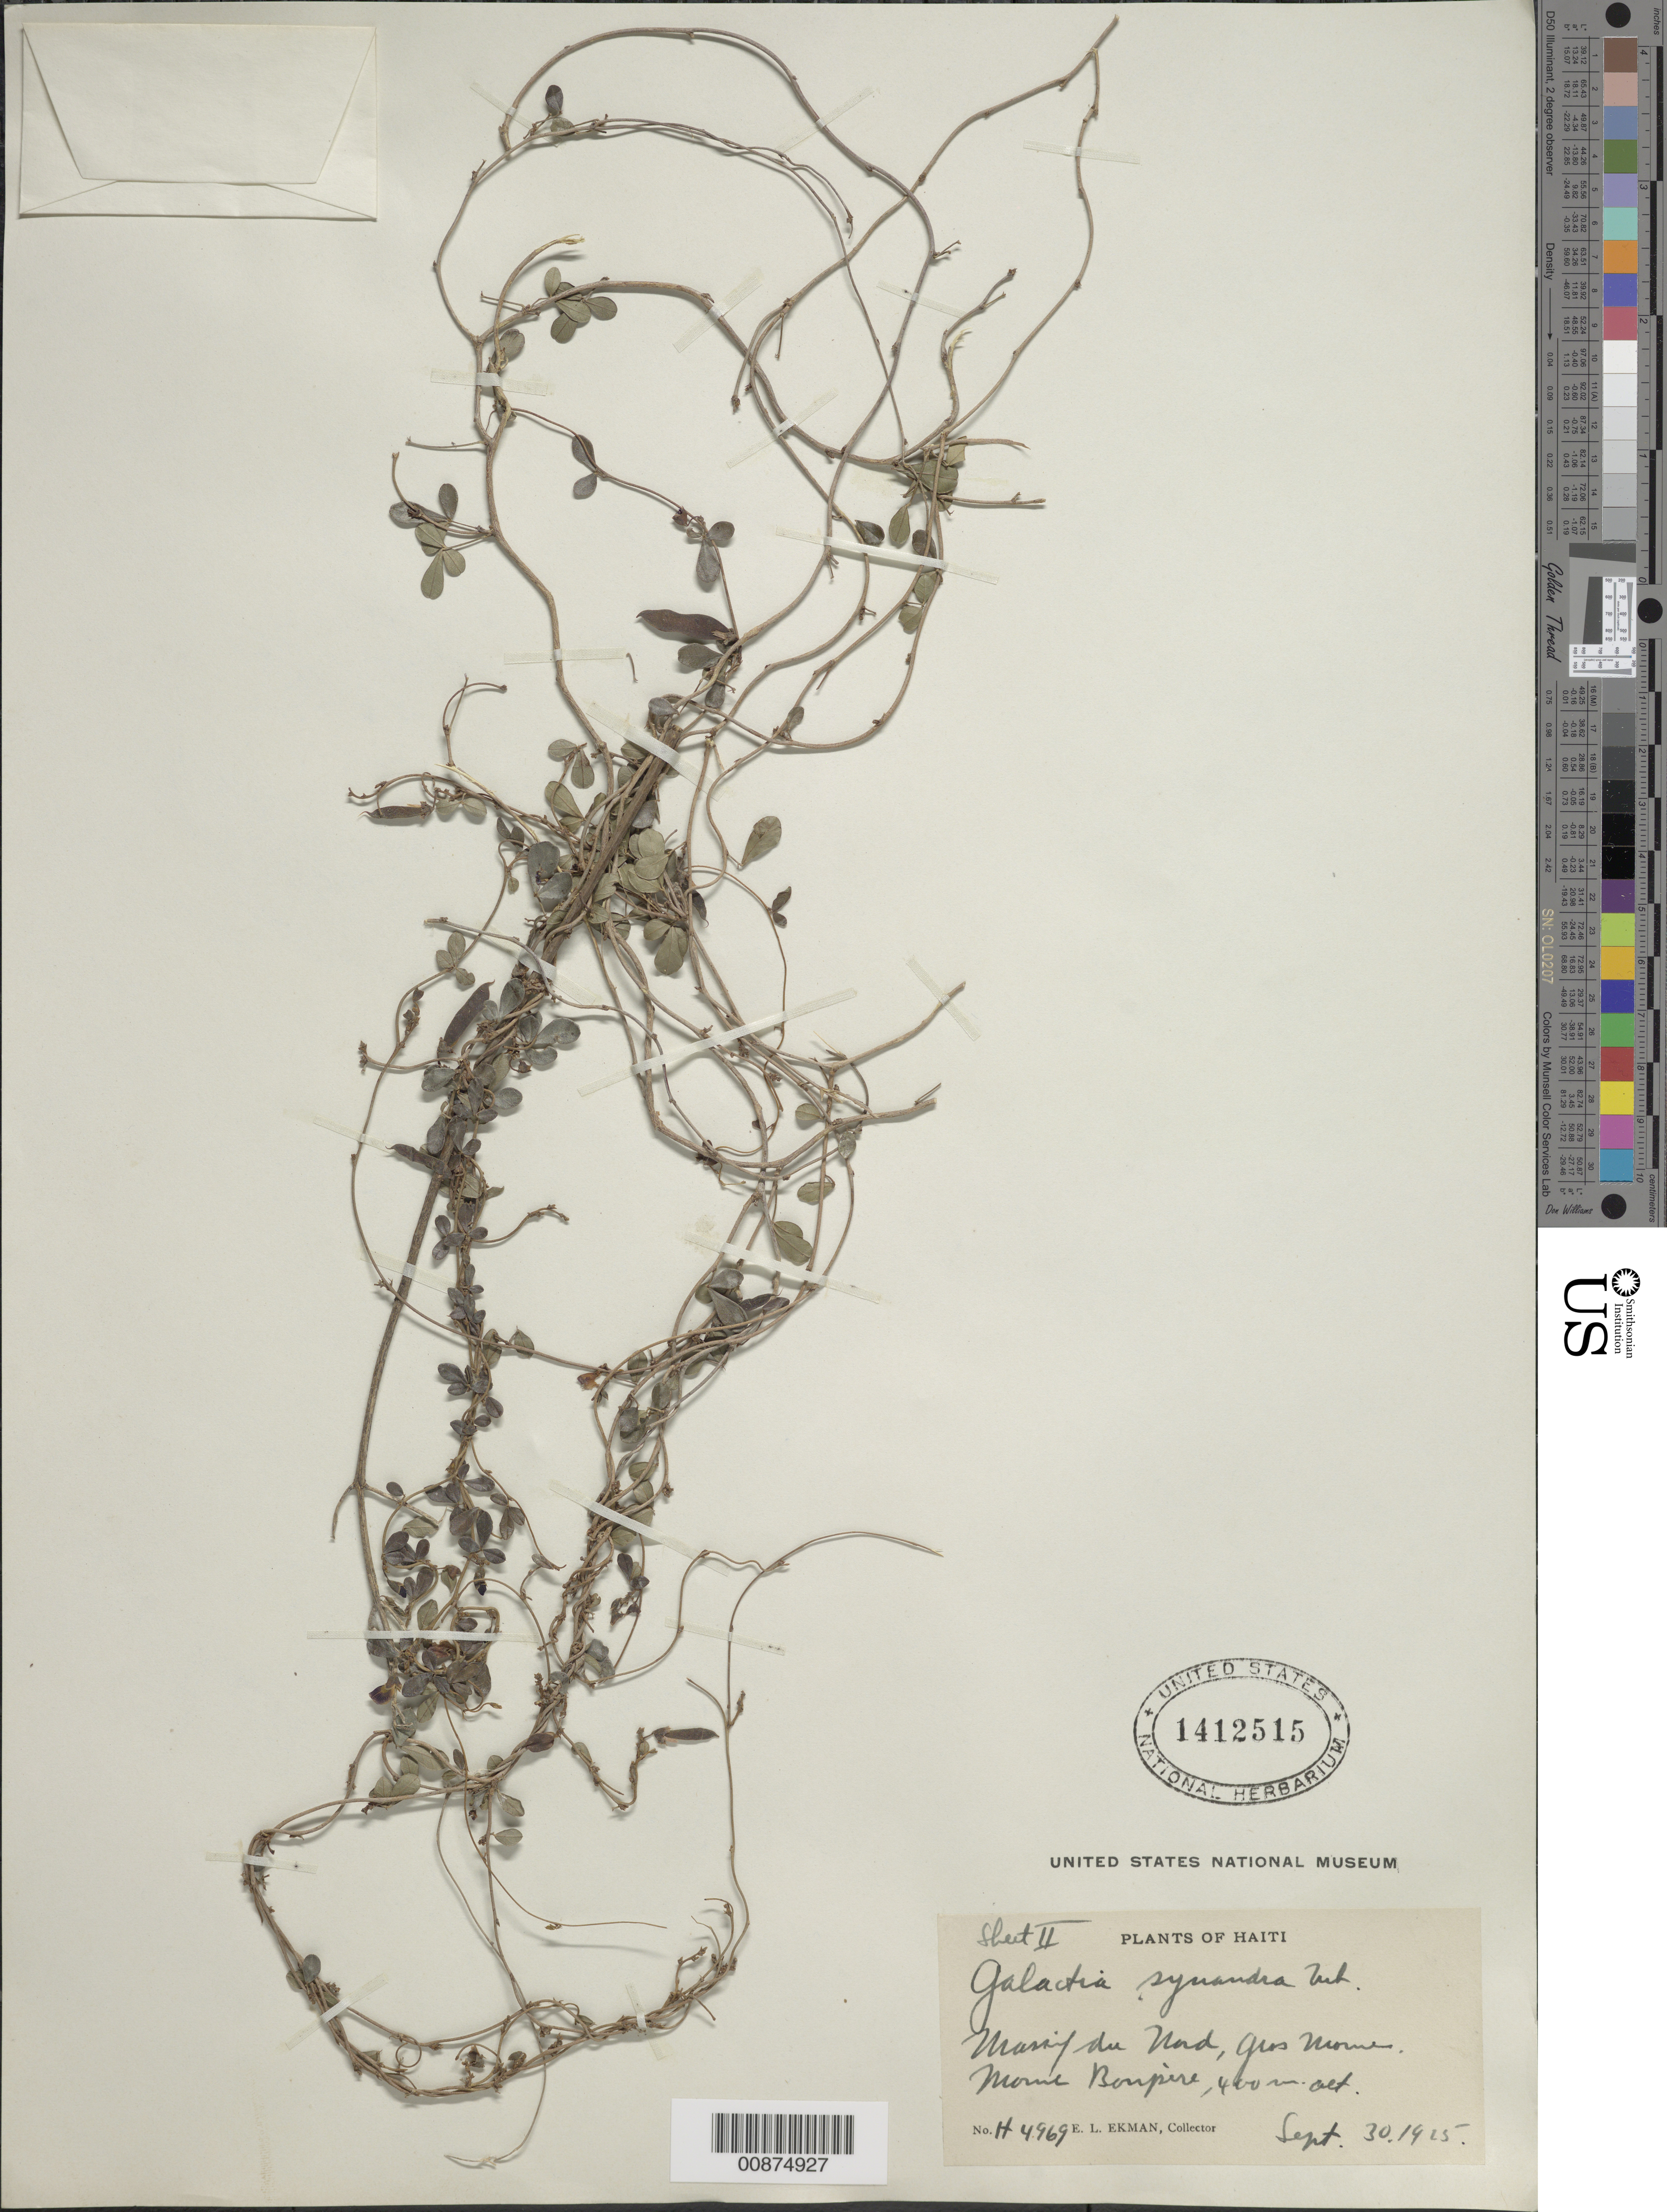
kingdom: Plantae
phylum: Tracheophyta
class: Magnoliopsida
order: Fabales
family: Fabaceae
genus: Galactia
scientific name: Galactia synandra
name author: Urb.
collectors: E. L. Ekman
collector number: H 4969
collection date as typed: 30 Sep 1925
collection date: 1925-09-30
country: Haiti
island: Hispaniola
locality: Massif du Nord, Gros-Morne, Morne Bonpère.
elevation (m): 400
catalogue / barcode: US 1412515